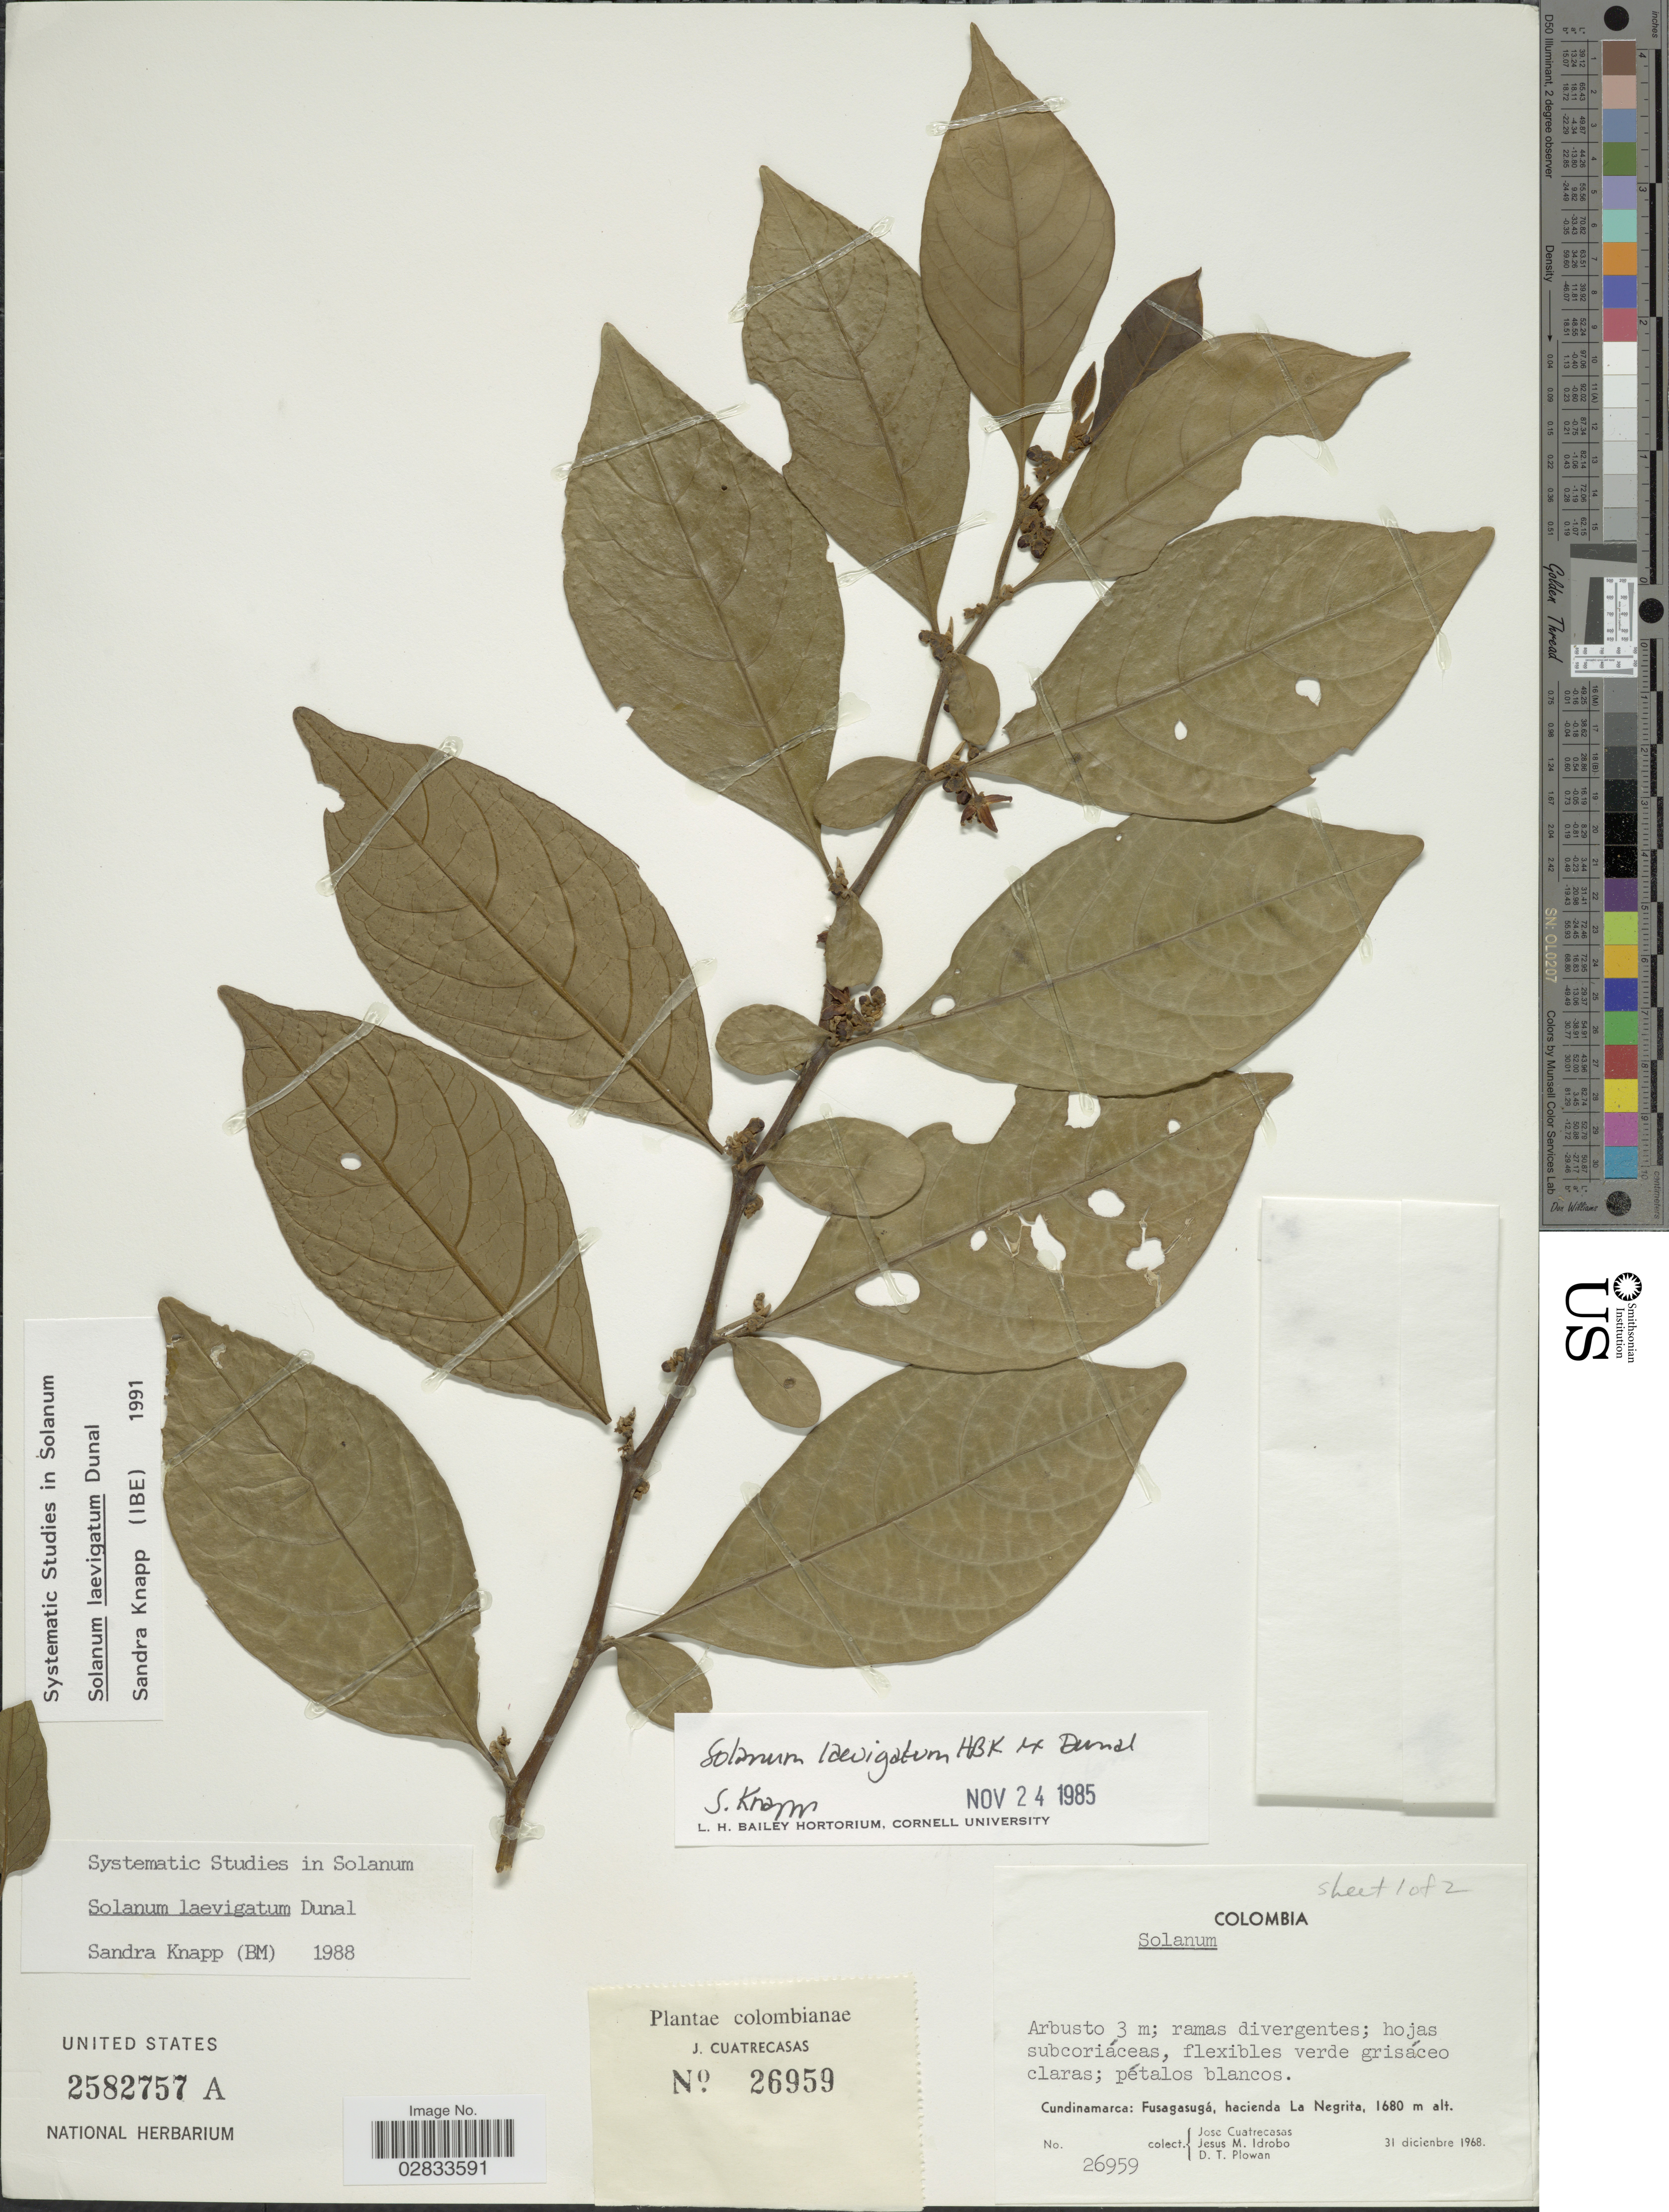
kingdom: Plantae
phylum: Tracheophyta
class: Magnoliopsida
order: Solanales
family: Solanaceae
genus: Solanum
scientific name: Solanum laevigatum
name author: Dunal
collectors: J. Cuatrecasas, J. M. Idrobo & D. Plowan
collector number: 26959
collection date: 1968-12-31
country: Colombia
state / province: Cundinamarca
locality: Fusagasugá, hacienda La Negrita.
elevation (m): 1680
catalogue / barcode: US 2582757A